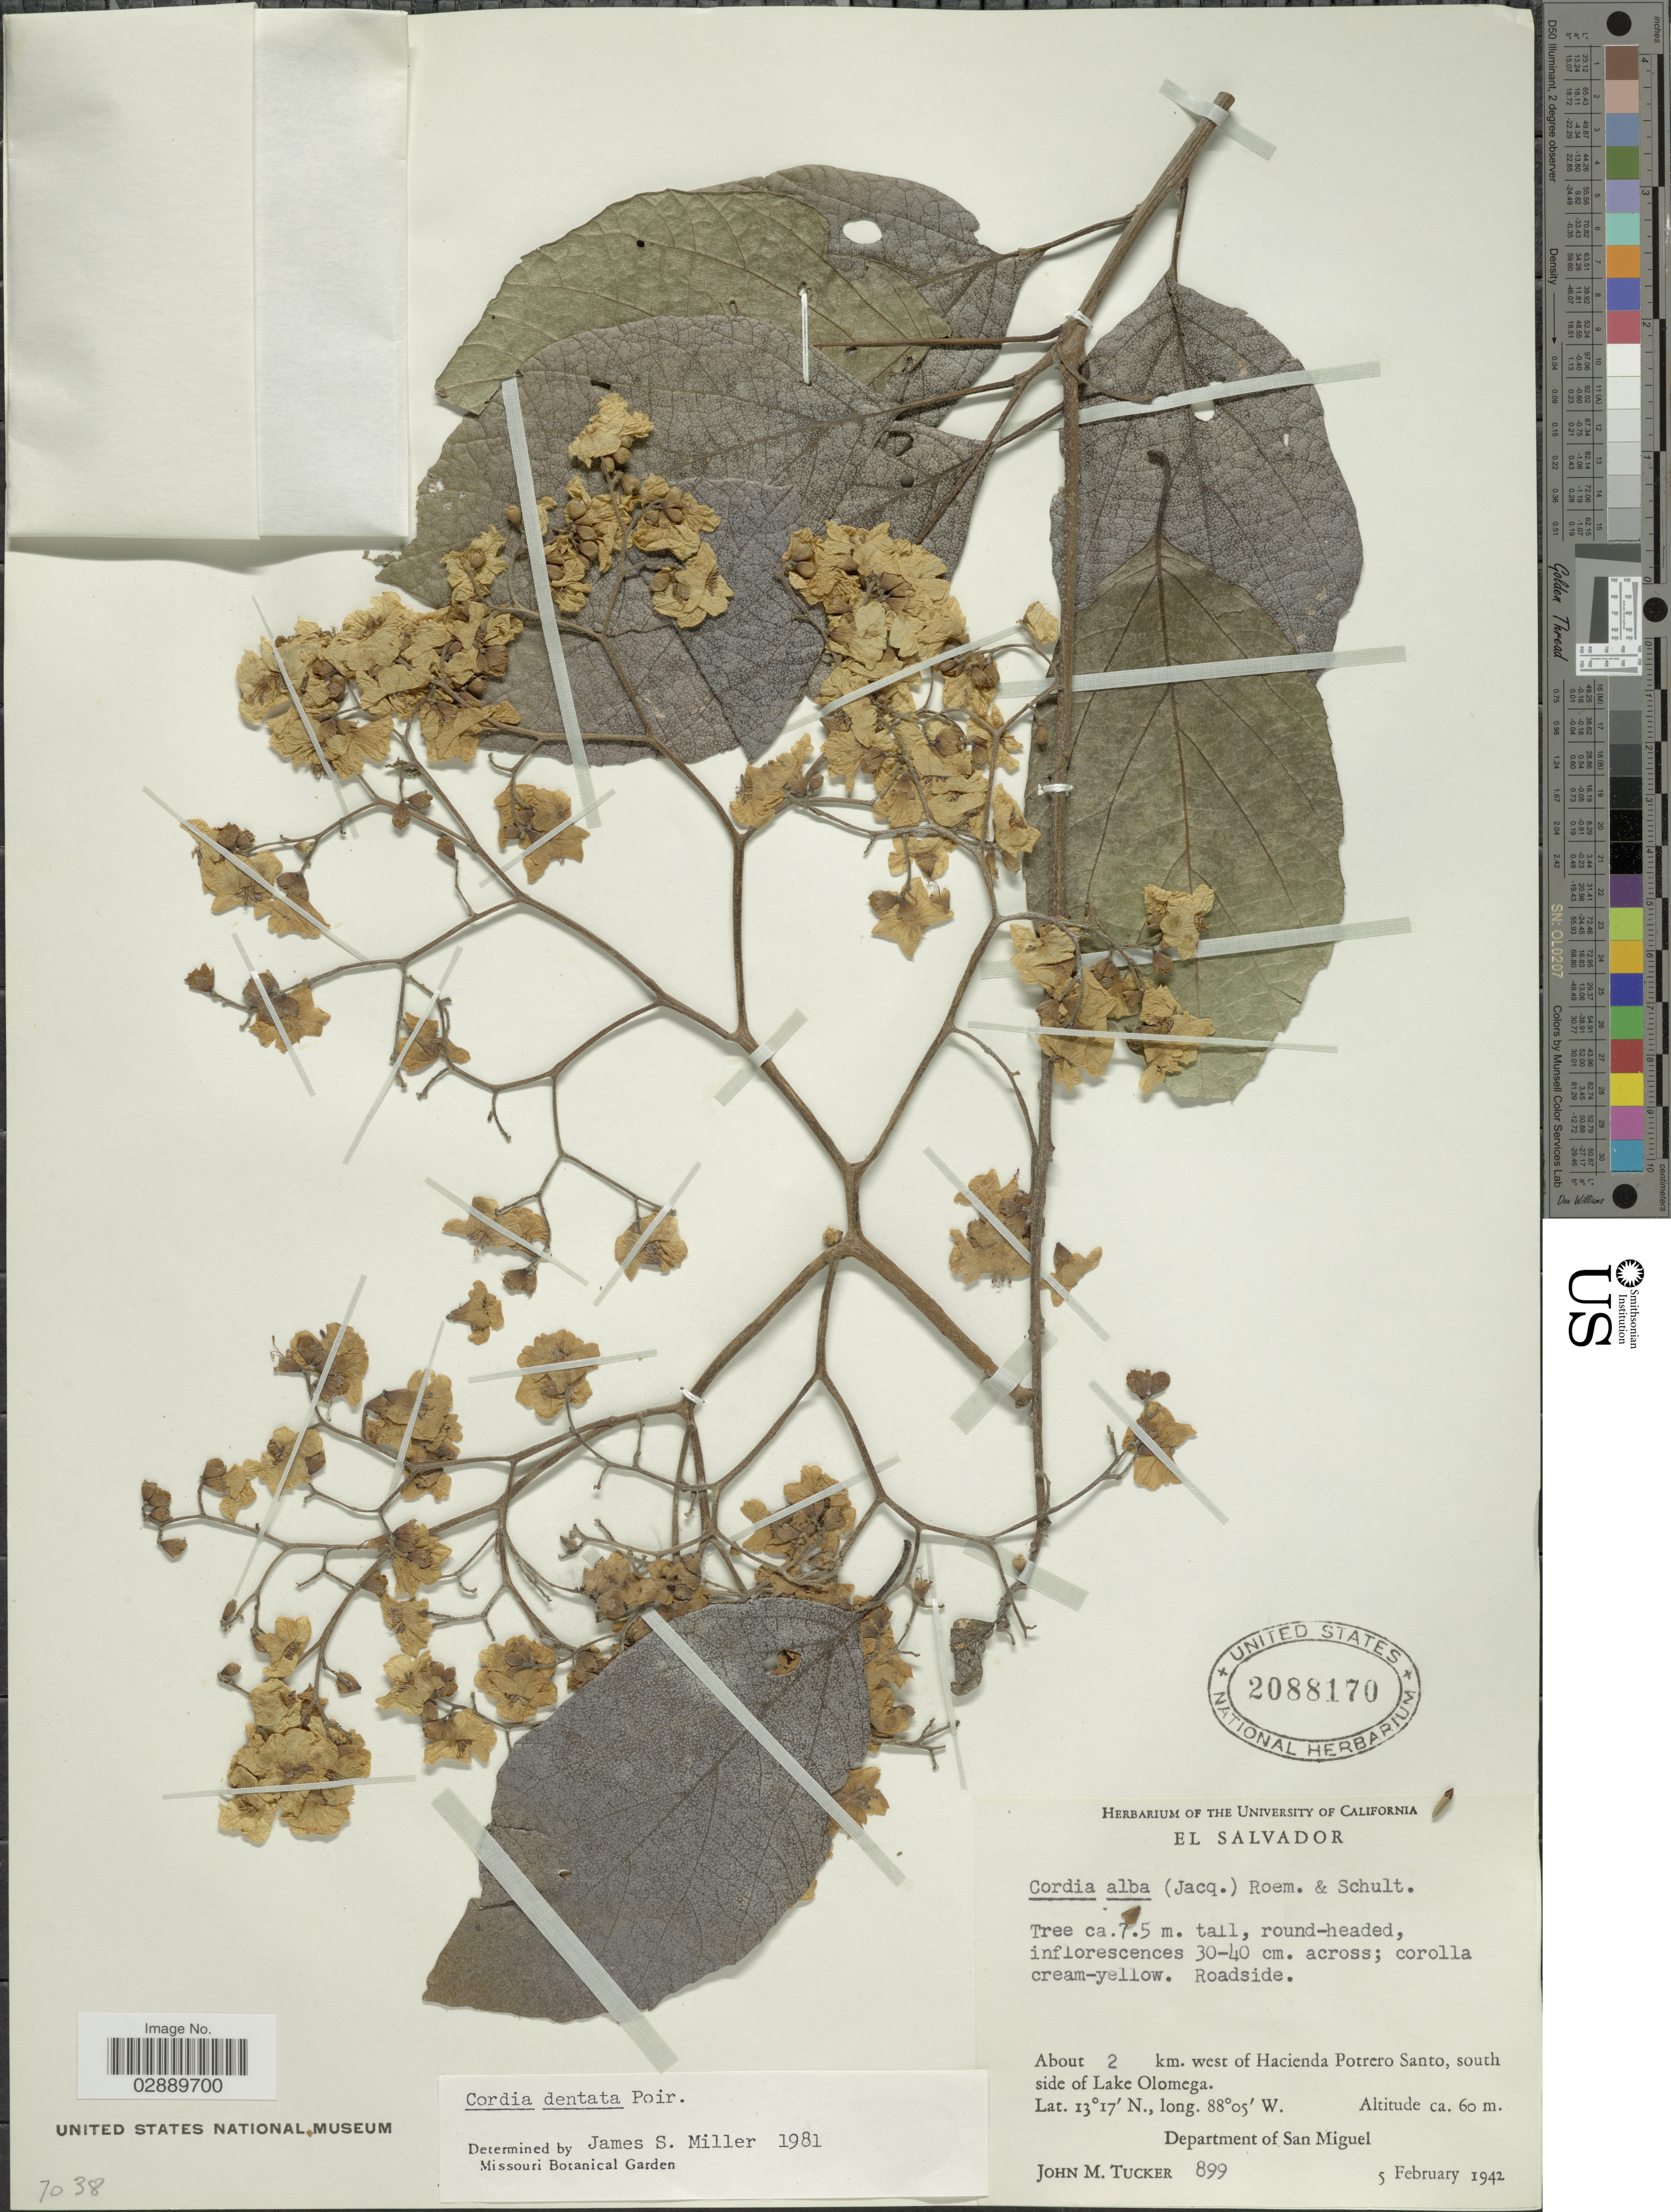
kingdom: Plantae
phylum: Tracheophyta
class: Magnoliopsida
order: Boraginales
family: Cordiaceae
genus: Cordia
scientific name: Cordia dentata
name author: Poir.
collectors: J. M. Tucker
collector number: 899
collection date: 1942-02-05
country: El Salvador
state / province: San Miguel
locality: About 2 km. west of Hacienda Potrero Santo, south side of Lake Olomega. Department of San Miguel.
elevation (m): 60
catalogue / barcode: US 2088170